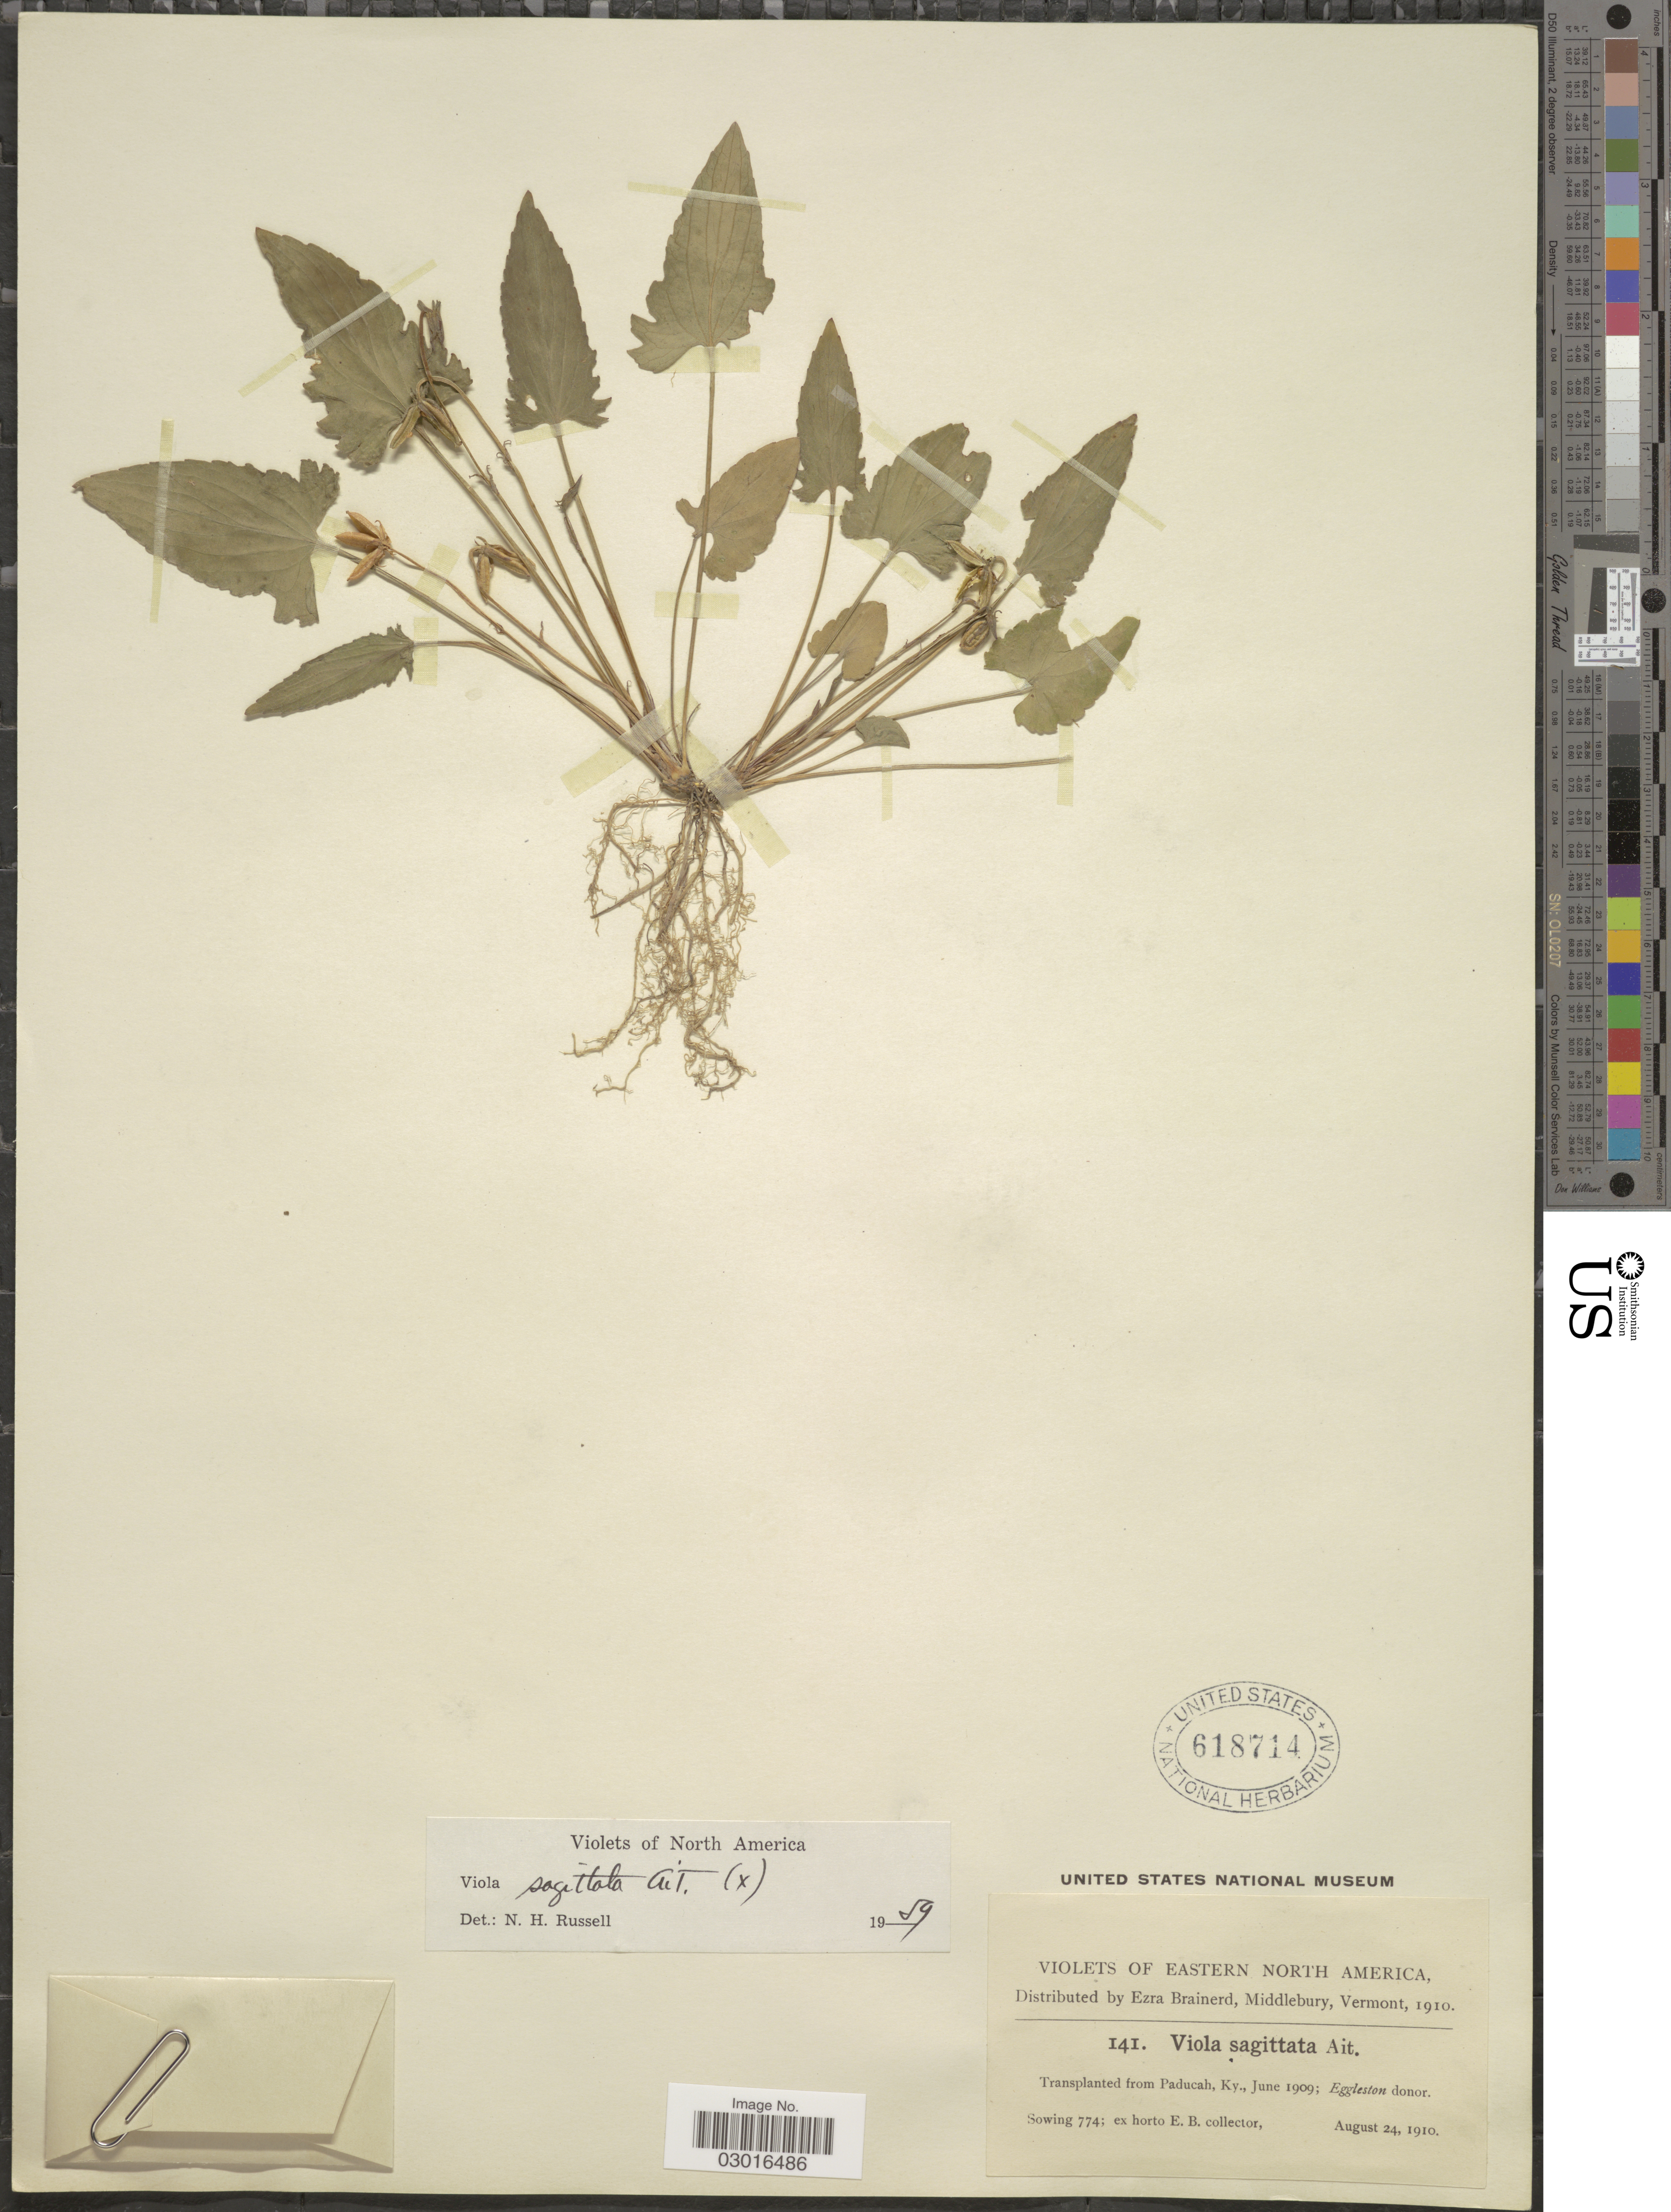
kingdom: Plantae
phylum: Tracheophyta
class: Magnoliopsida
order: Malpighiales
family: Violaceae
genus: Viola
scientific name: Viola sagittata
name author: Aiton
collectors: ex herb. Ezra Brainerd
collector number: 141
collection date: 1910-08-24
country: United States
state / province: Kentucky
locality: Eastern North America. Transplanted from Paducah, Ky.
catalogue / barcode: US 618714